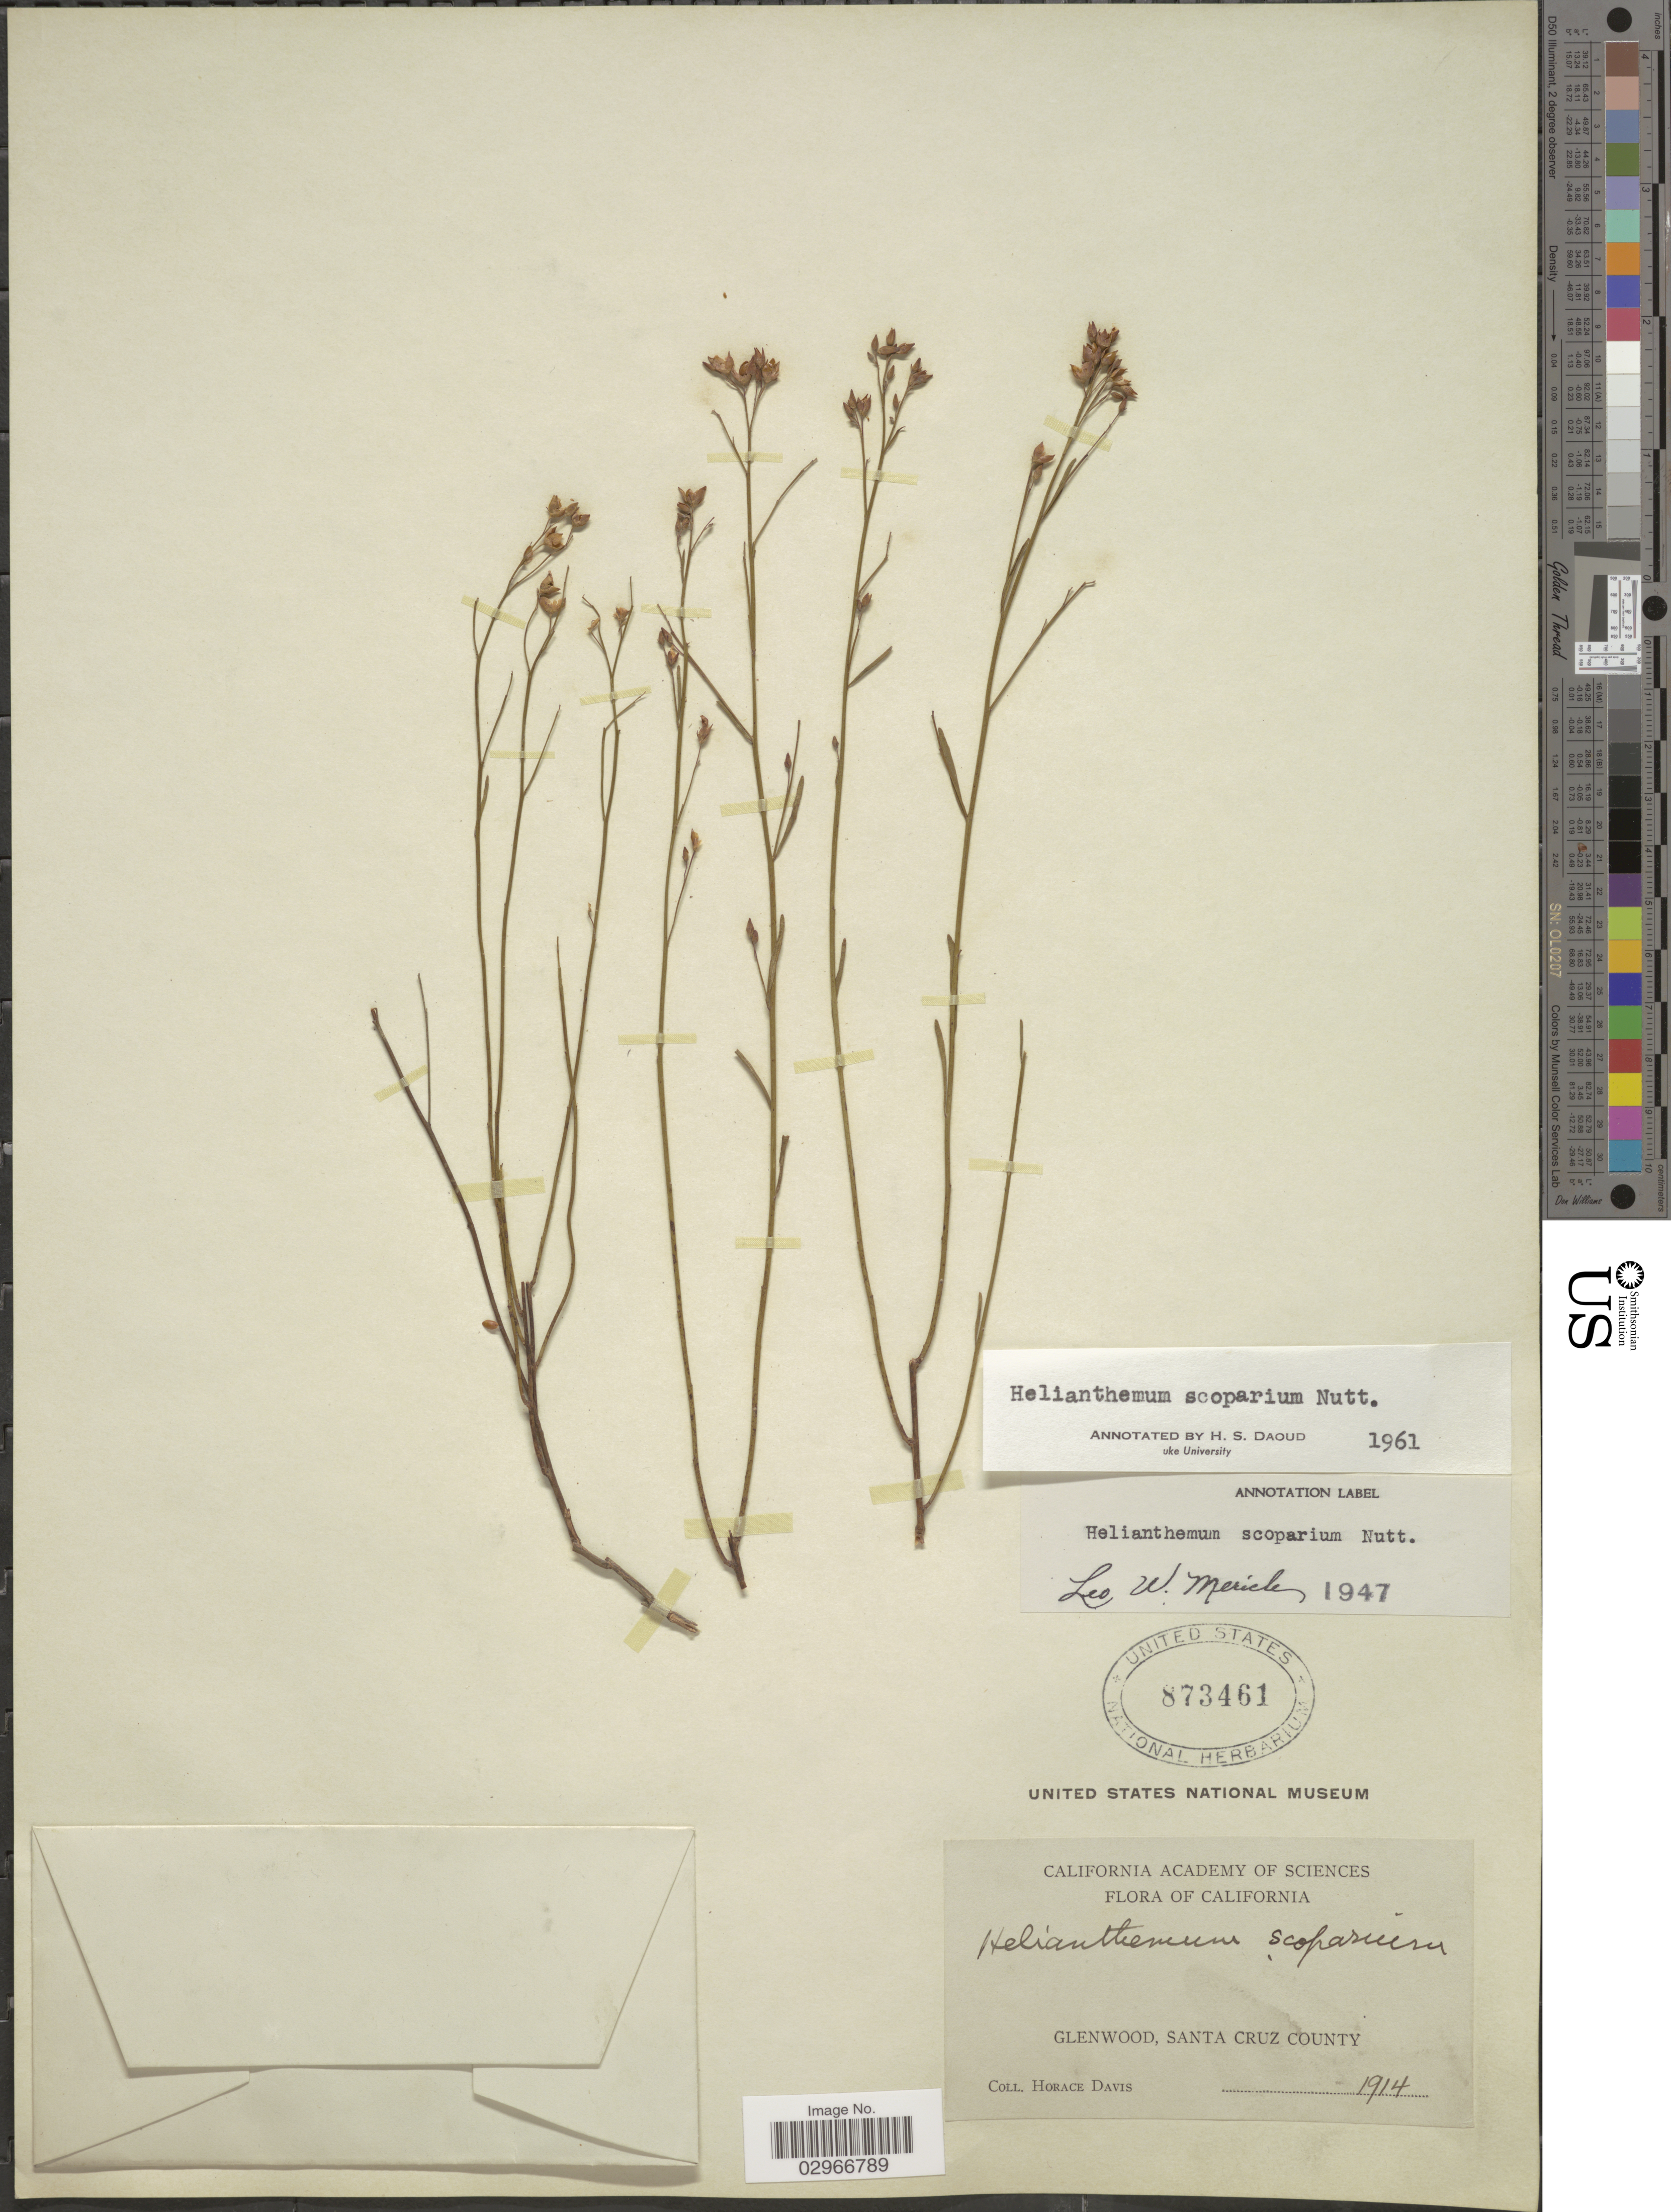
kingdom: Plantae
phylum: Tracheophyta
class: Magnoliopsida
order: Malvales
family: Cistaceae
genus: Helianthemum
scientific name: Helianthemum scoparium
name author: Nutt. ex Torr. & A. Gray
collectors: H. Davis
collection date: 1914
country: United States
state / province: California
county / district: Santa Cruz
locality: Glenwood, Santa Cruz County.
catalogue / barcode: US 873461